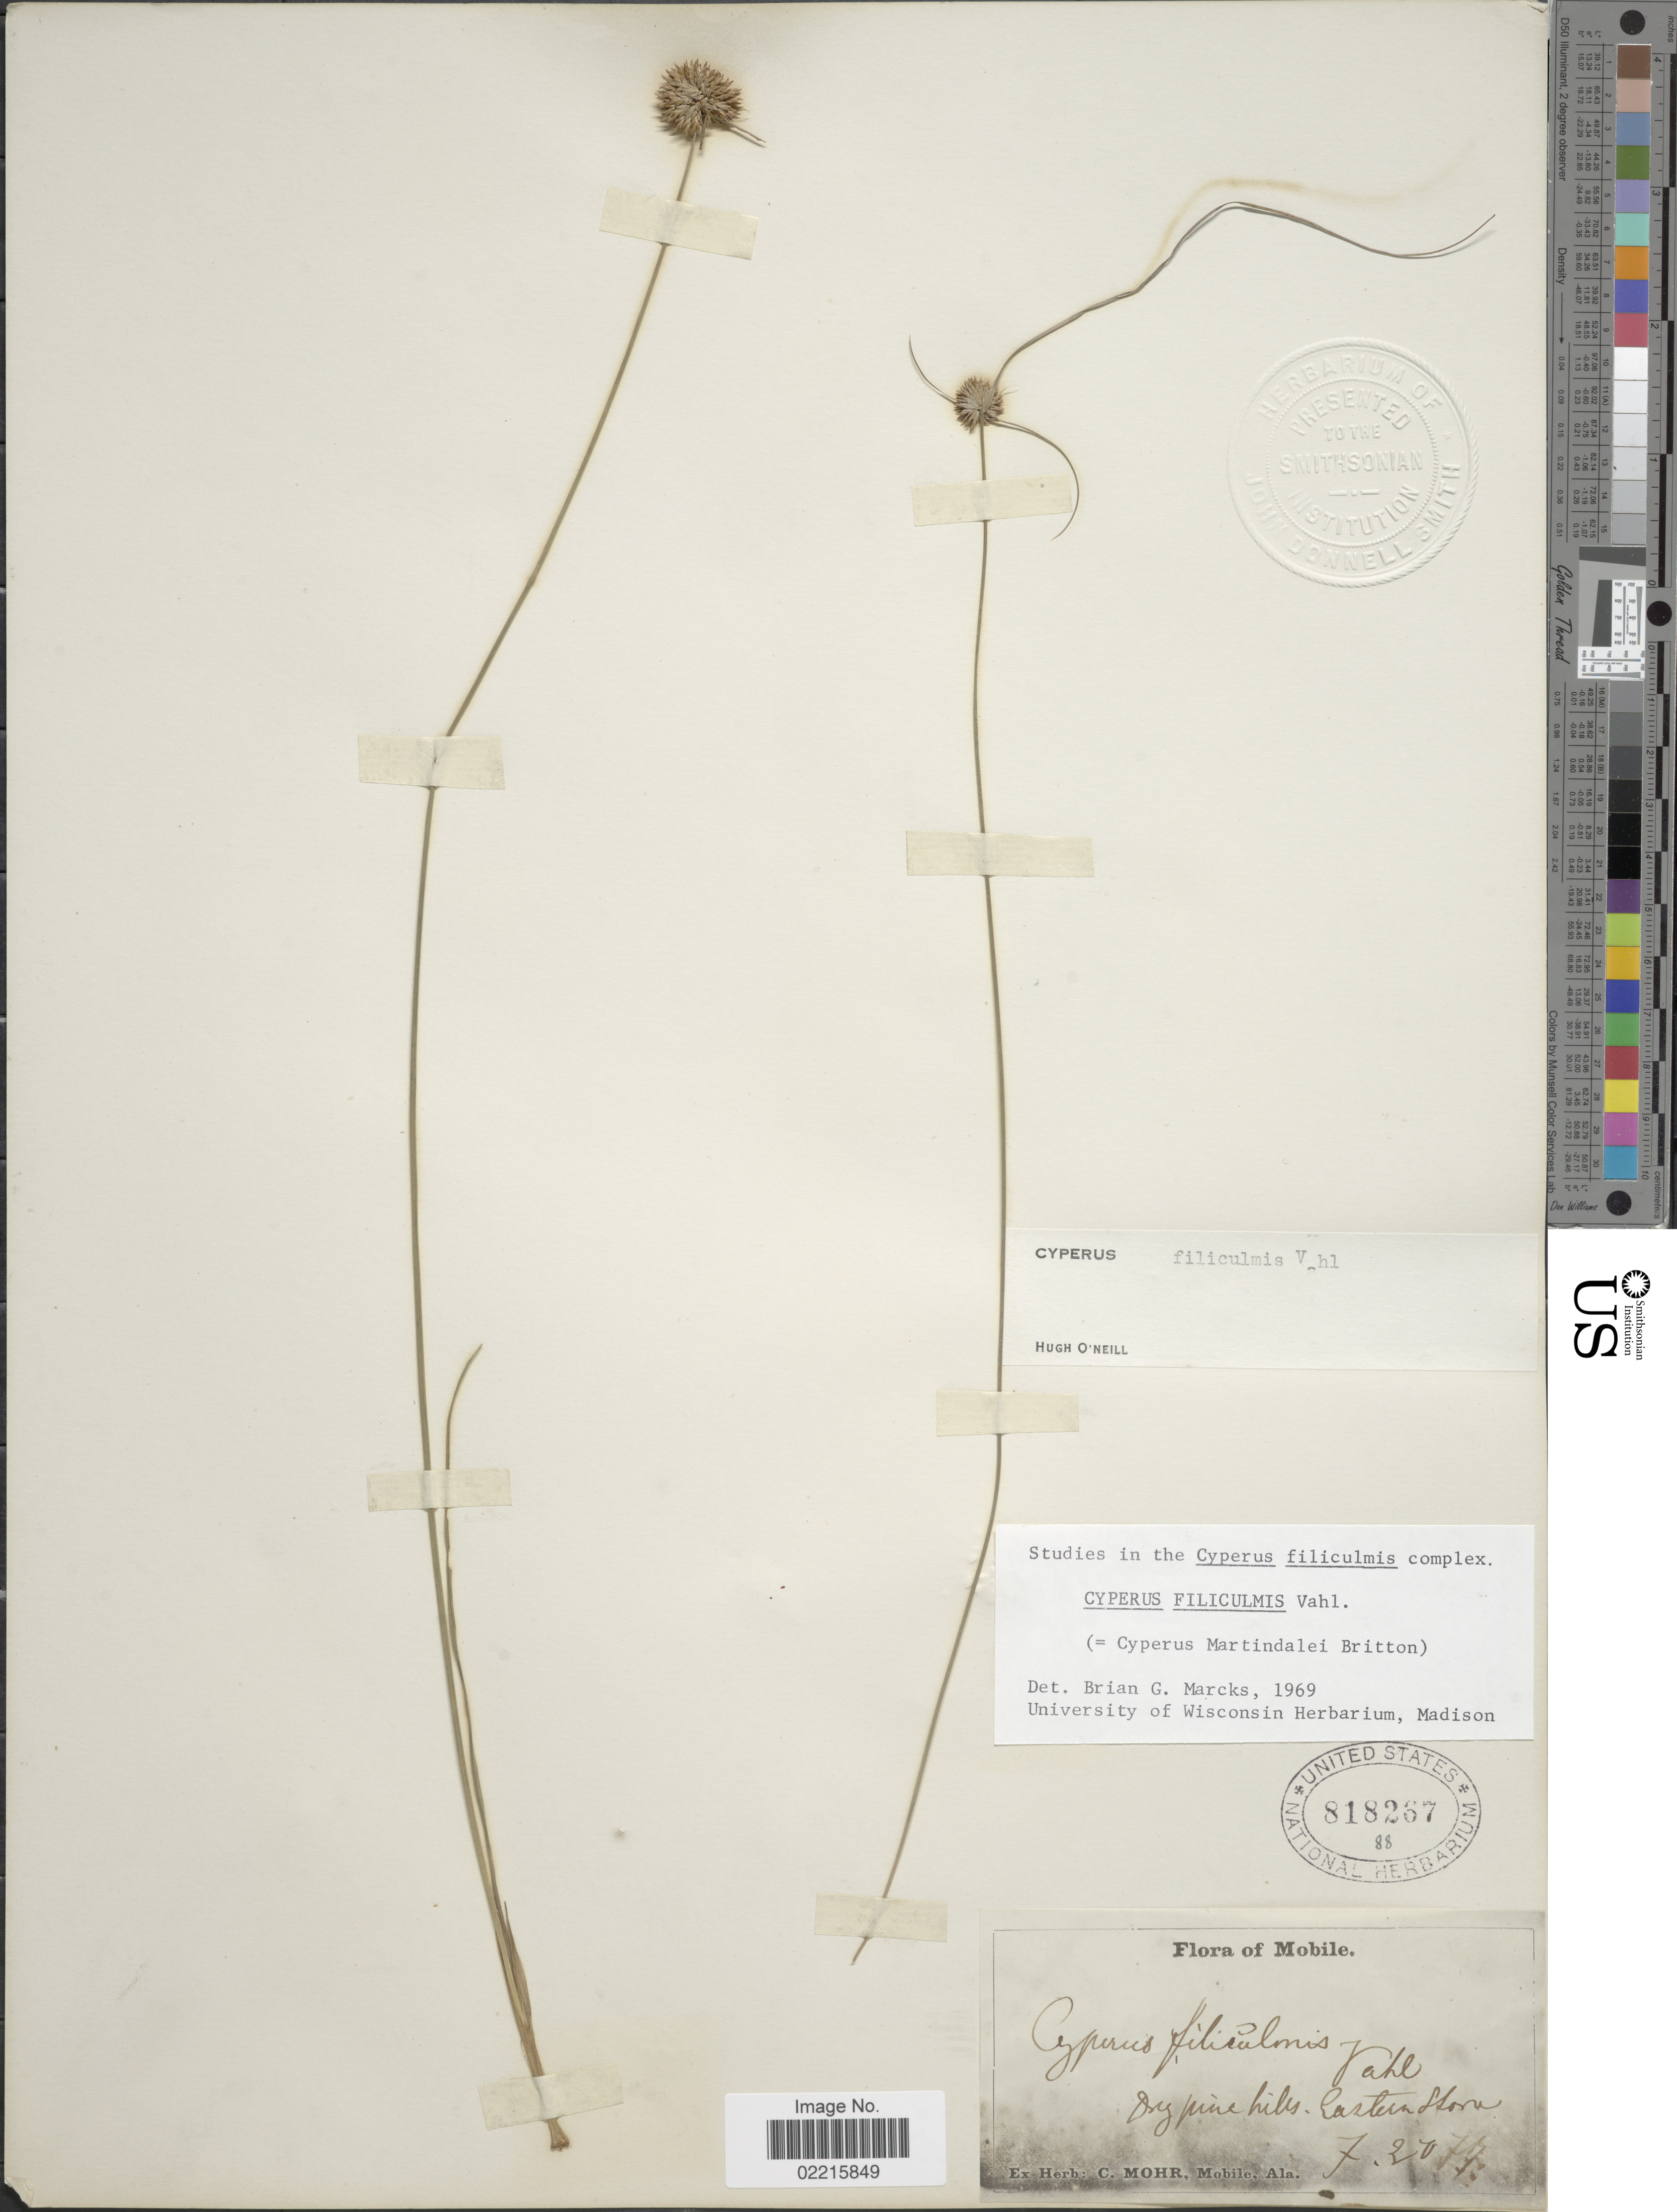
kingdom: Plantae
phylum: Tracheophyta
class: Liliopsida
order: Poales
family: Cyperaceae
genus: Cyperus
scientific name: Cyperus filiculmis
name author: Vahl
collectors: ex herb. C. Mohr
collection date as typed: Transcribed d/m/y: 20/7/77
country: United States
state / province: Alabama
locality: Mobile. Dry pine hills. Eastern Shore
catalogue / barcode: US 818267